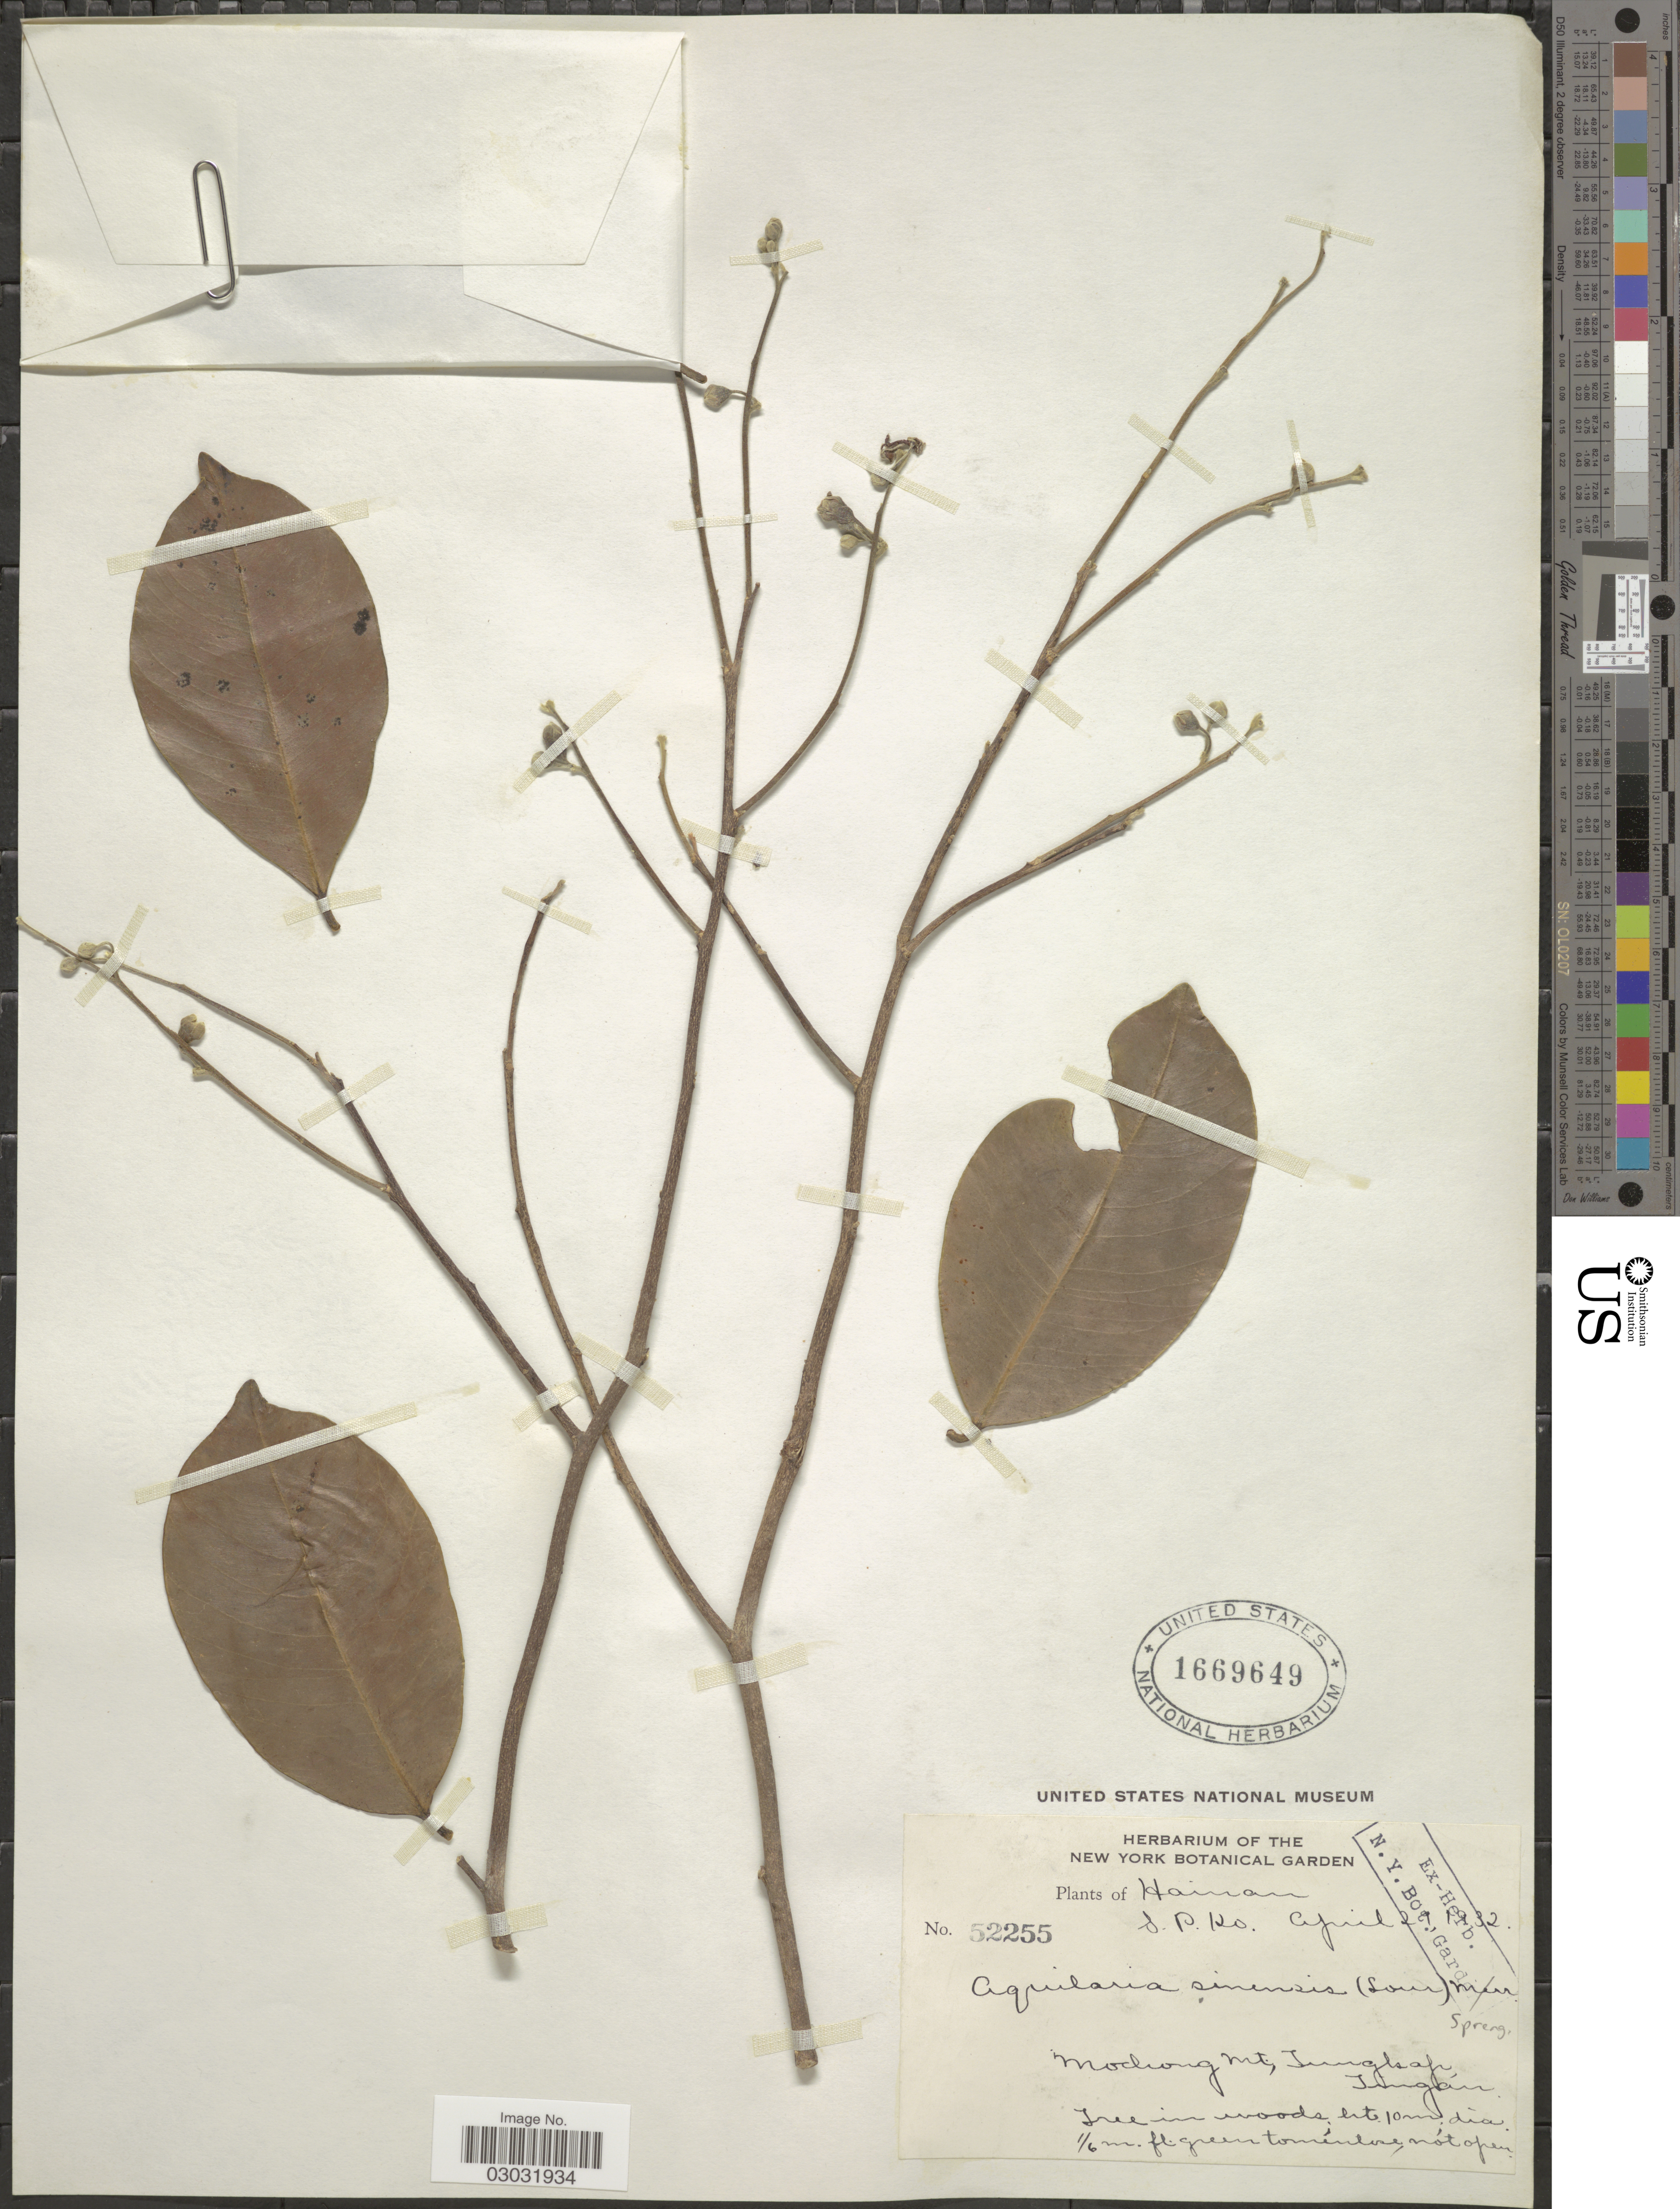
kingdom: Plantae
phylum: Tracheophyta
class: Magnoliopsida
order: Malvales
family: Thymelaeaceae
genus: Aquilaria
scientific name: Aquilaria sinensis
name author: (Lour.) Spreng.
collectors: S. P. Ko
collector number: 52255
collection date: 1932-04-29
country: China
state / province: Hainan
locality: Mochong [interpreted] Mt., Tunglsap [interpreted], Tingan.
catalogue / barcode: US 1669649